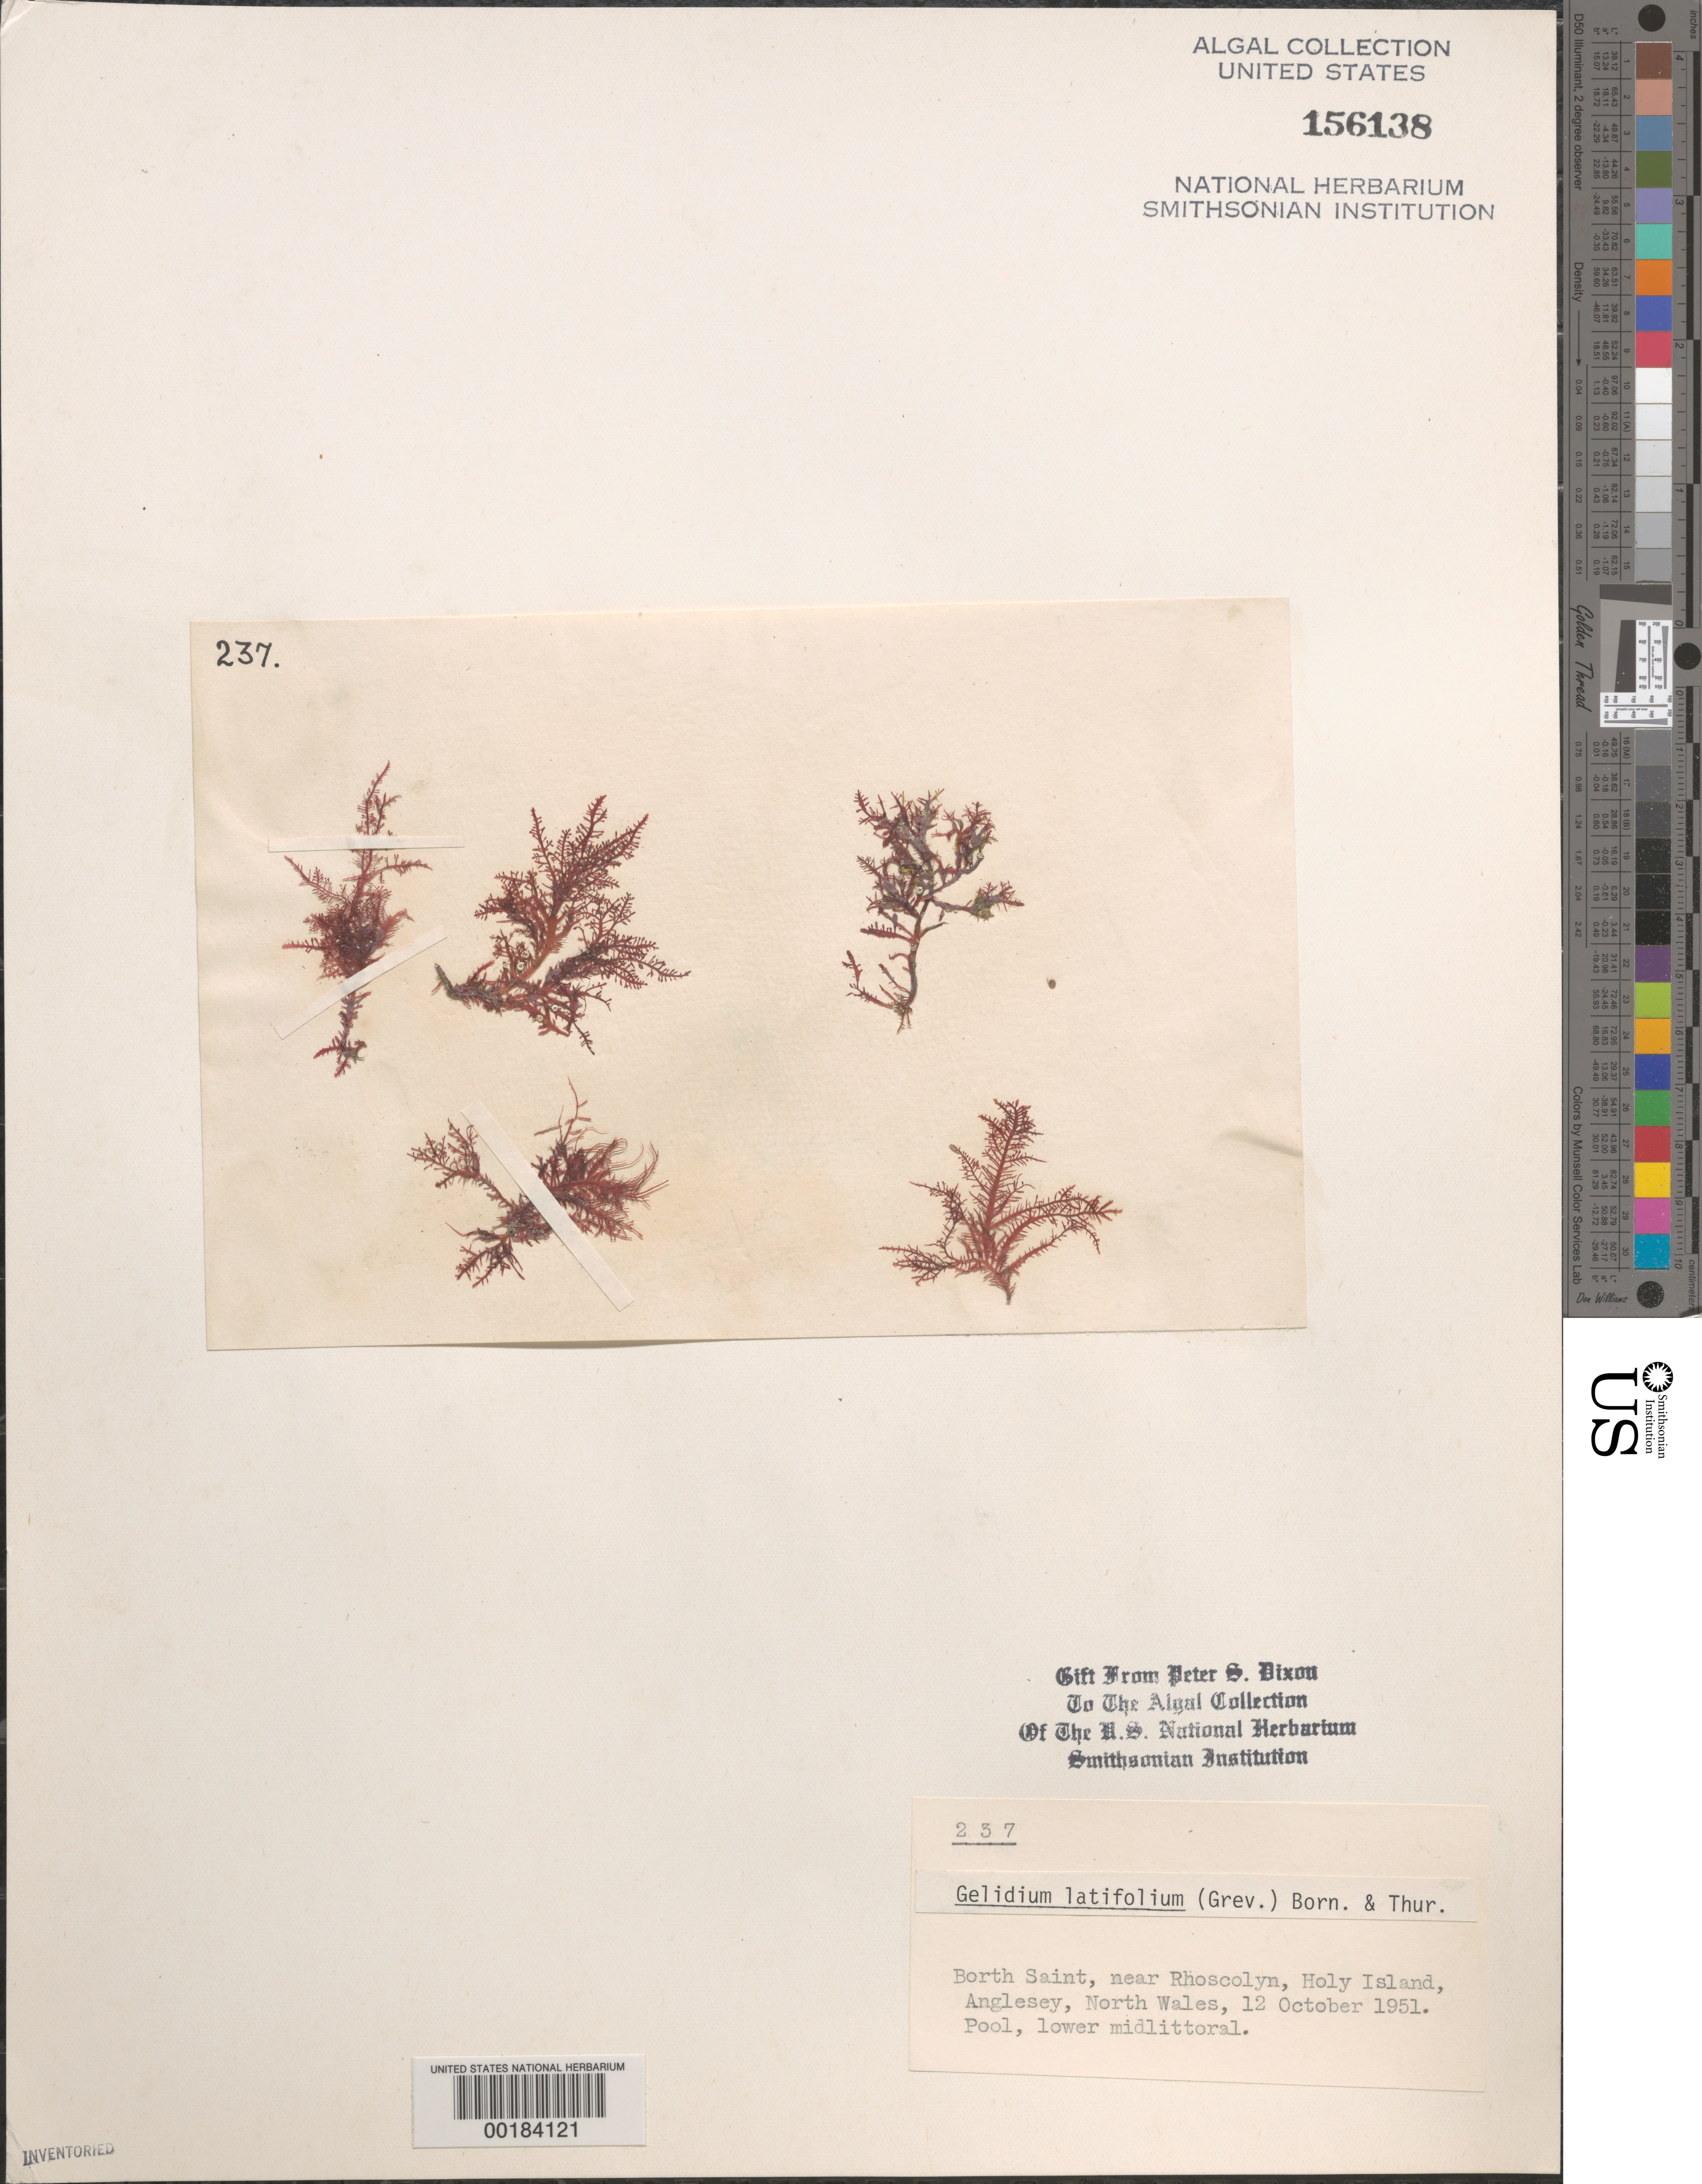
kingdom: Plantae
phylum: Rhodophyta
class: Florideophyceae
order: Gelidiales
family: Gelidiaceae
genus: Gelidium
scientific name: Gelidium spinosum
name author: (S.G. Gmel.) P.C. Silva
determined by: Algae name updating Project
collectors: P. S. Dixon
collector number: PSD 237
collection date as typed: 12 Oct 1951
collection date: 1951-10-12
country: United Kingdom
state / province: Wales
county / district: Gwynedd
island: Anglesey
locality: Borth Saint, Holy Island, near Rhoscolyn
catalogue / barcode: US 156138